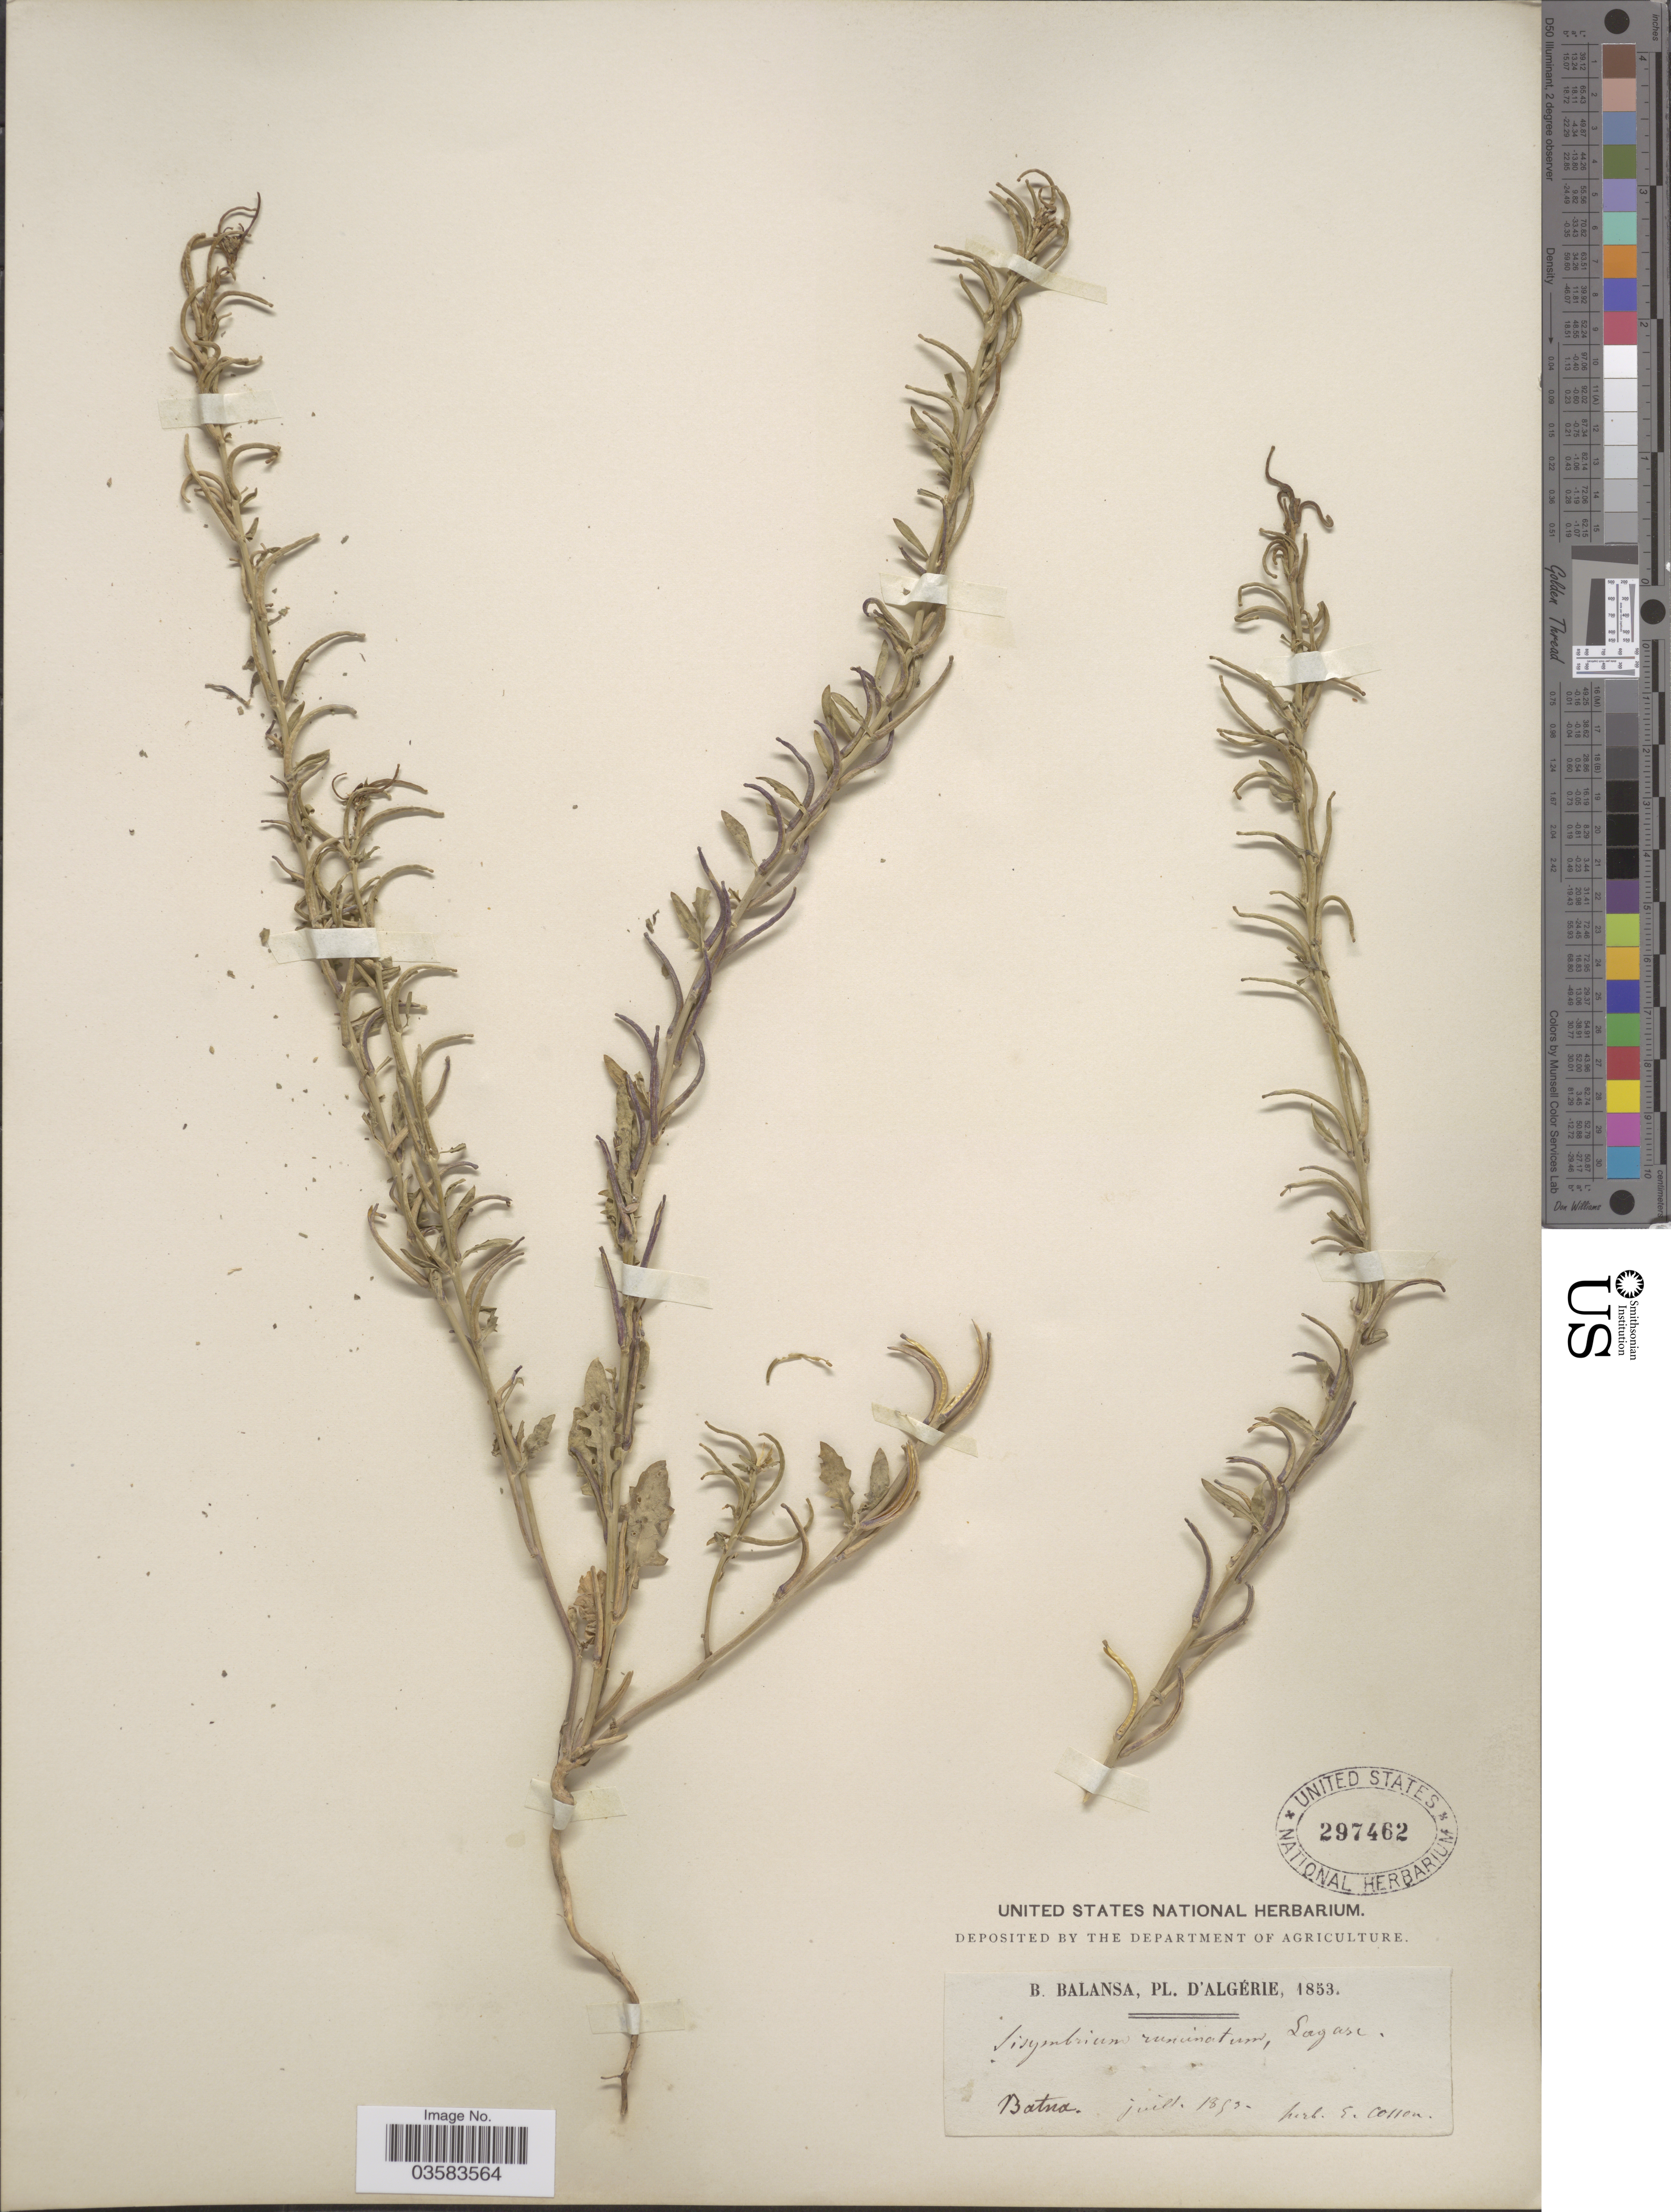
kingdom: Plantae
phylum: Tracheophyta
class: Magnoliopsida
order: Brassicales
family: Brassicaceae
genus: Sisymbrium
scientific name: Sisymbrium runcinatum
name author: Lag. ex DC.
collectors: B. Balansa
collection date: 1853-07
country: Algeria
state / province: Batna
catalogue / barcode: US 297462